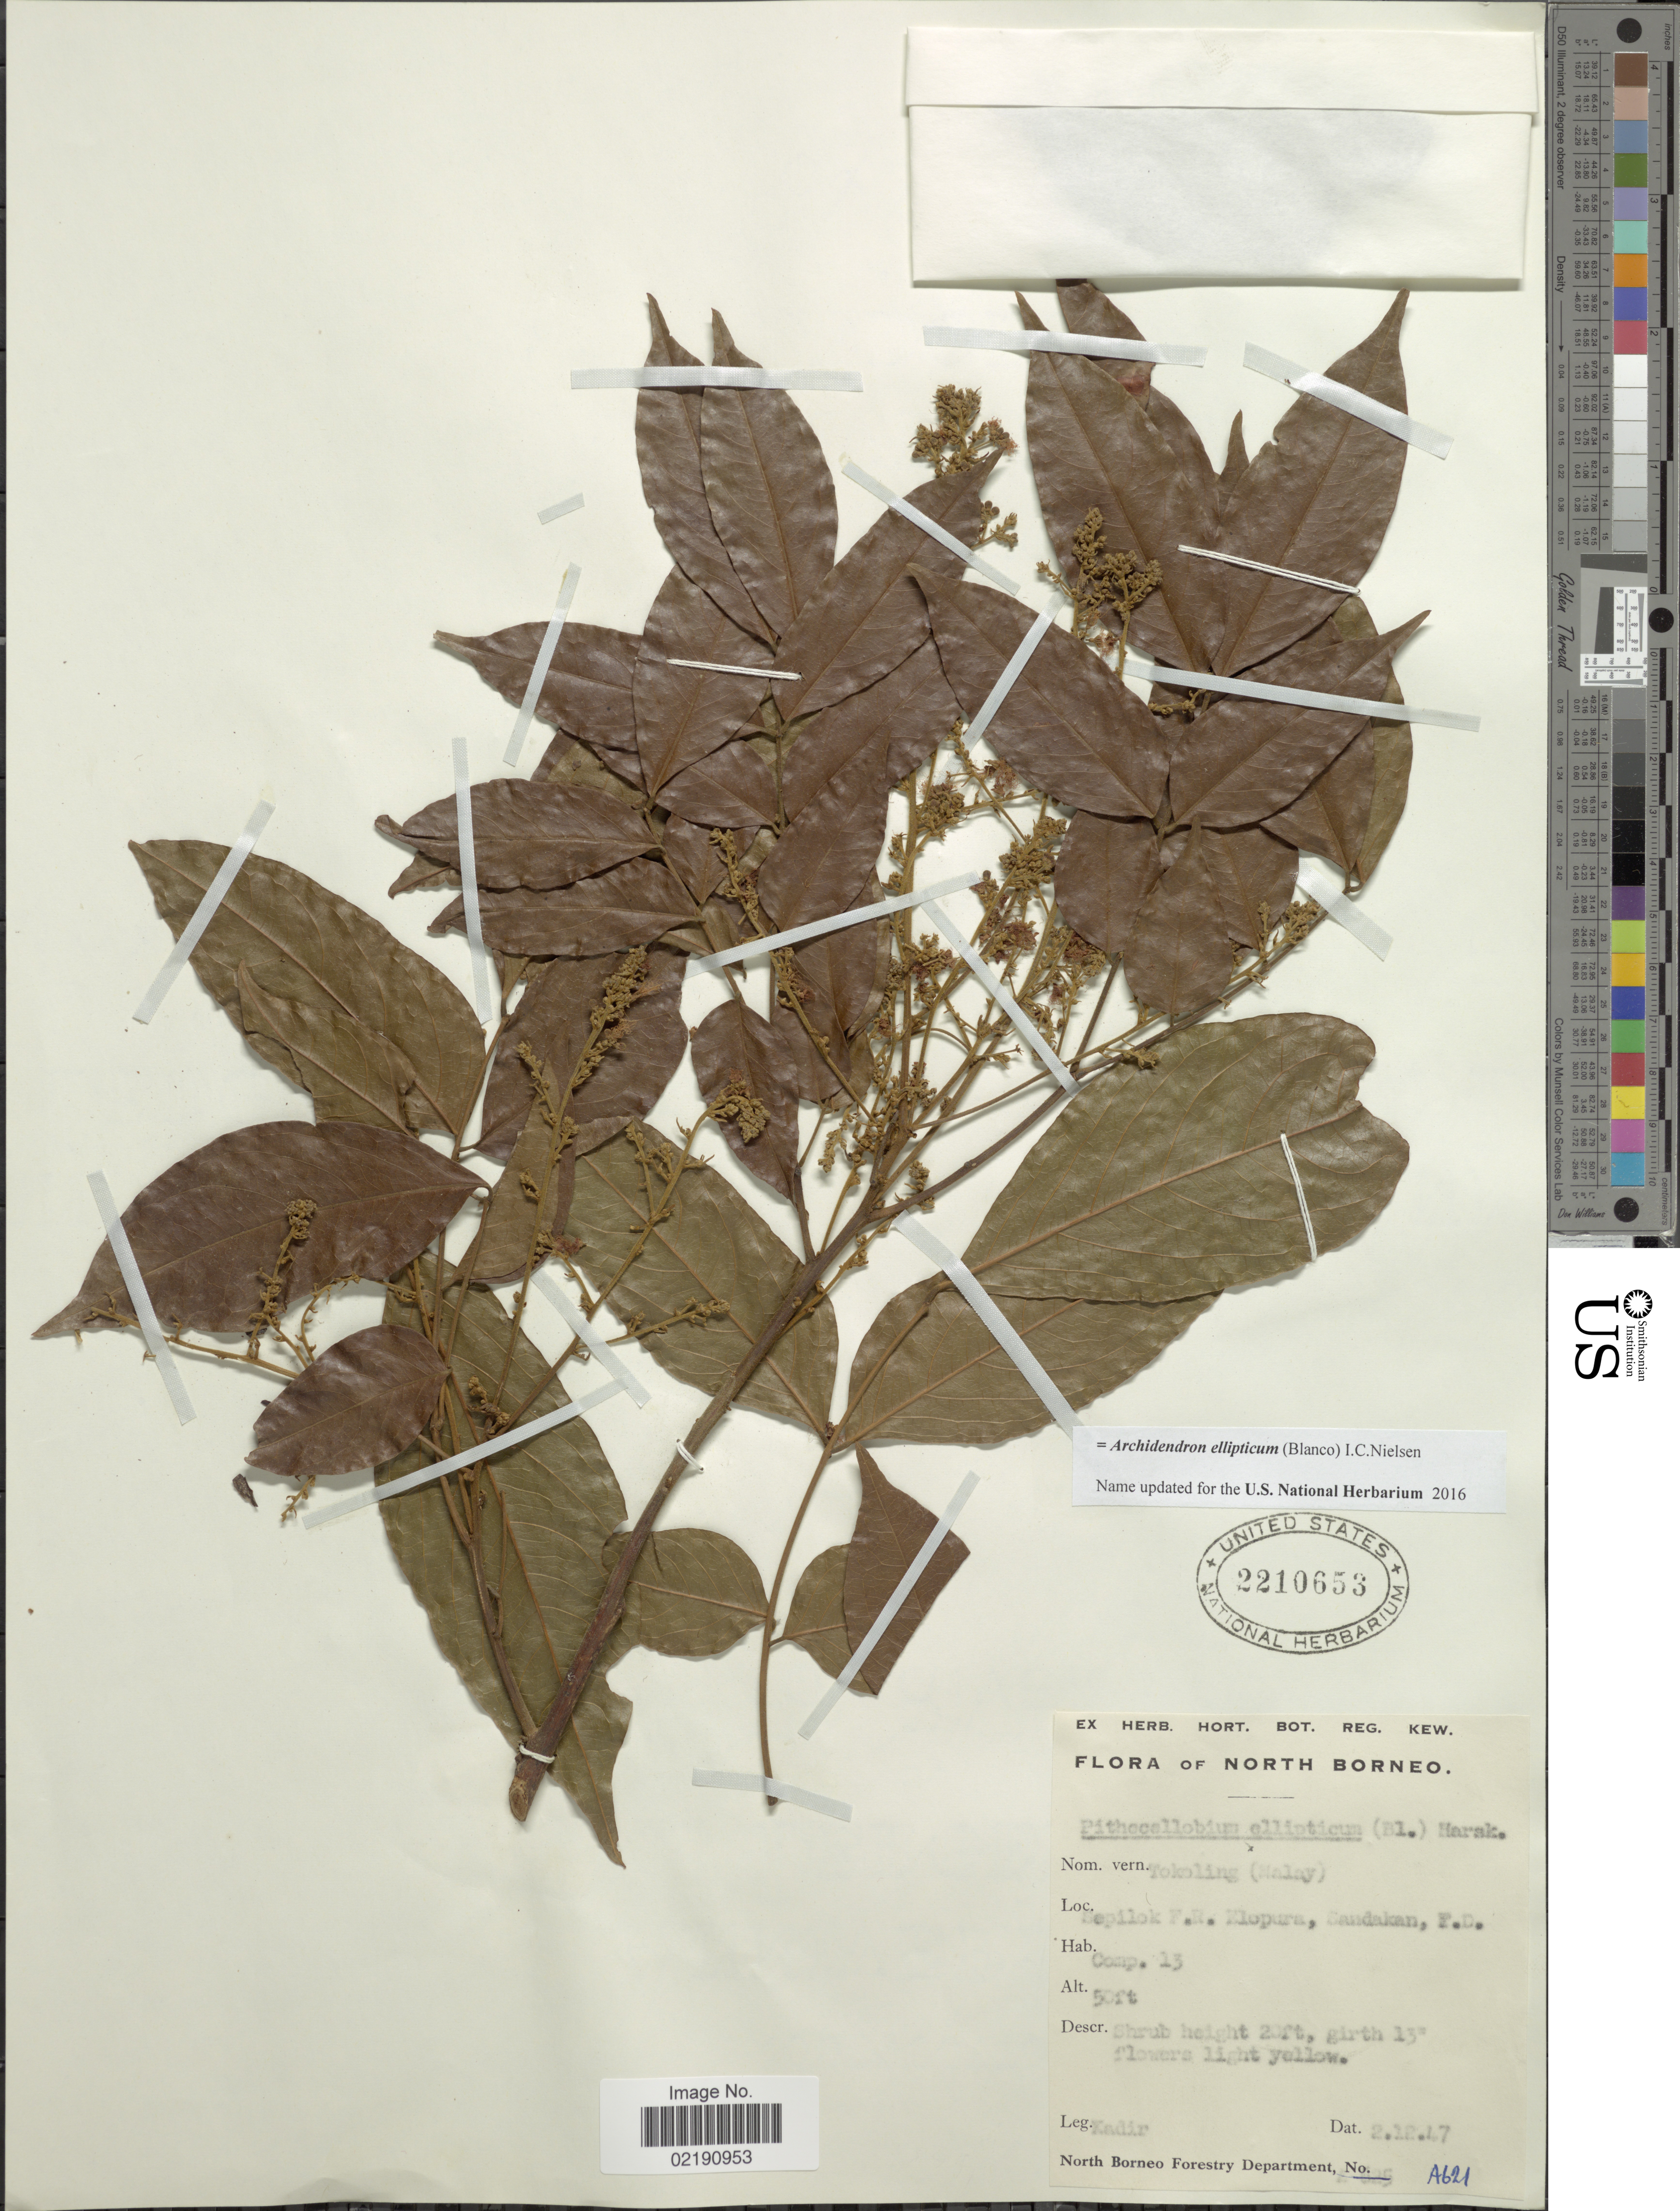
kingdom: Plantae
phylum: Tracheophyta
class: Magnoliopsida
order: Fabales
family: Fabaceae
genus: Archidendron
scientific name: Archidendron ellipticum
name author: (Blume) I.C. Nielsen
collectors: -. Kadir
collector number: A621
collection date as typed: Transcribed d/m/y: 2/12/17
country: Malaysia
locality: North Borneo, Sepilok F.R. Klopura, Sandakan, F.D. Comp. 13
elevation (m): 15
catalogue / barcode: US 2210653